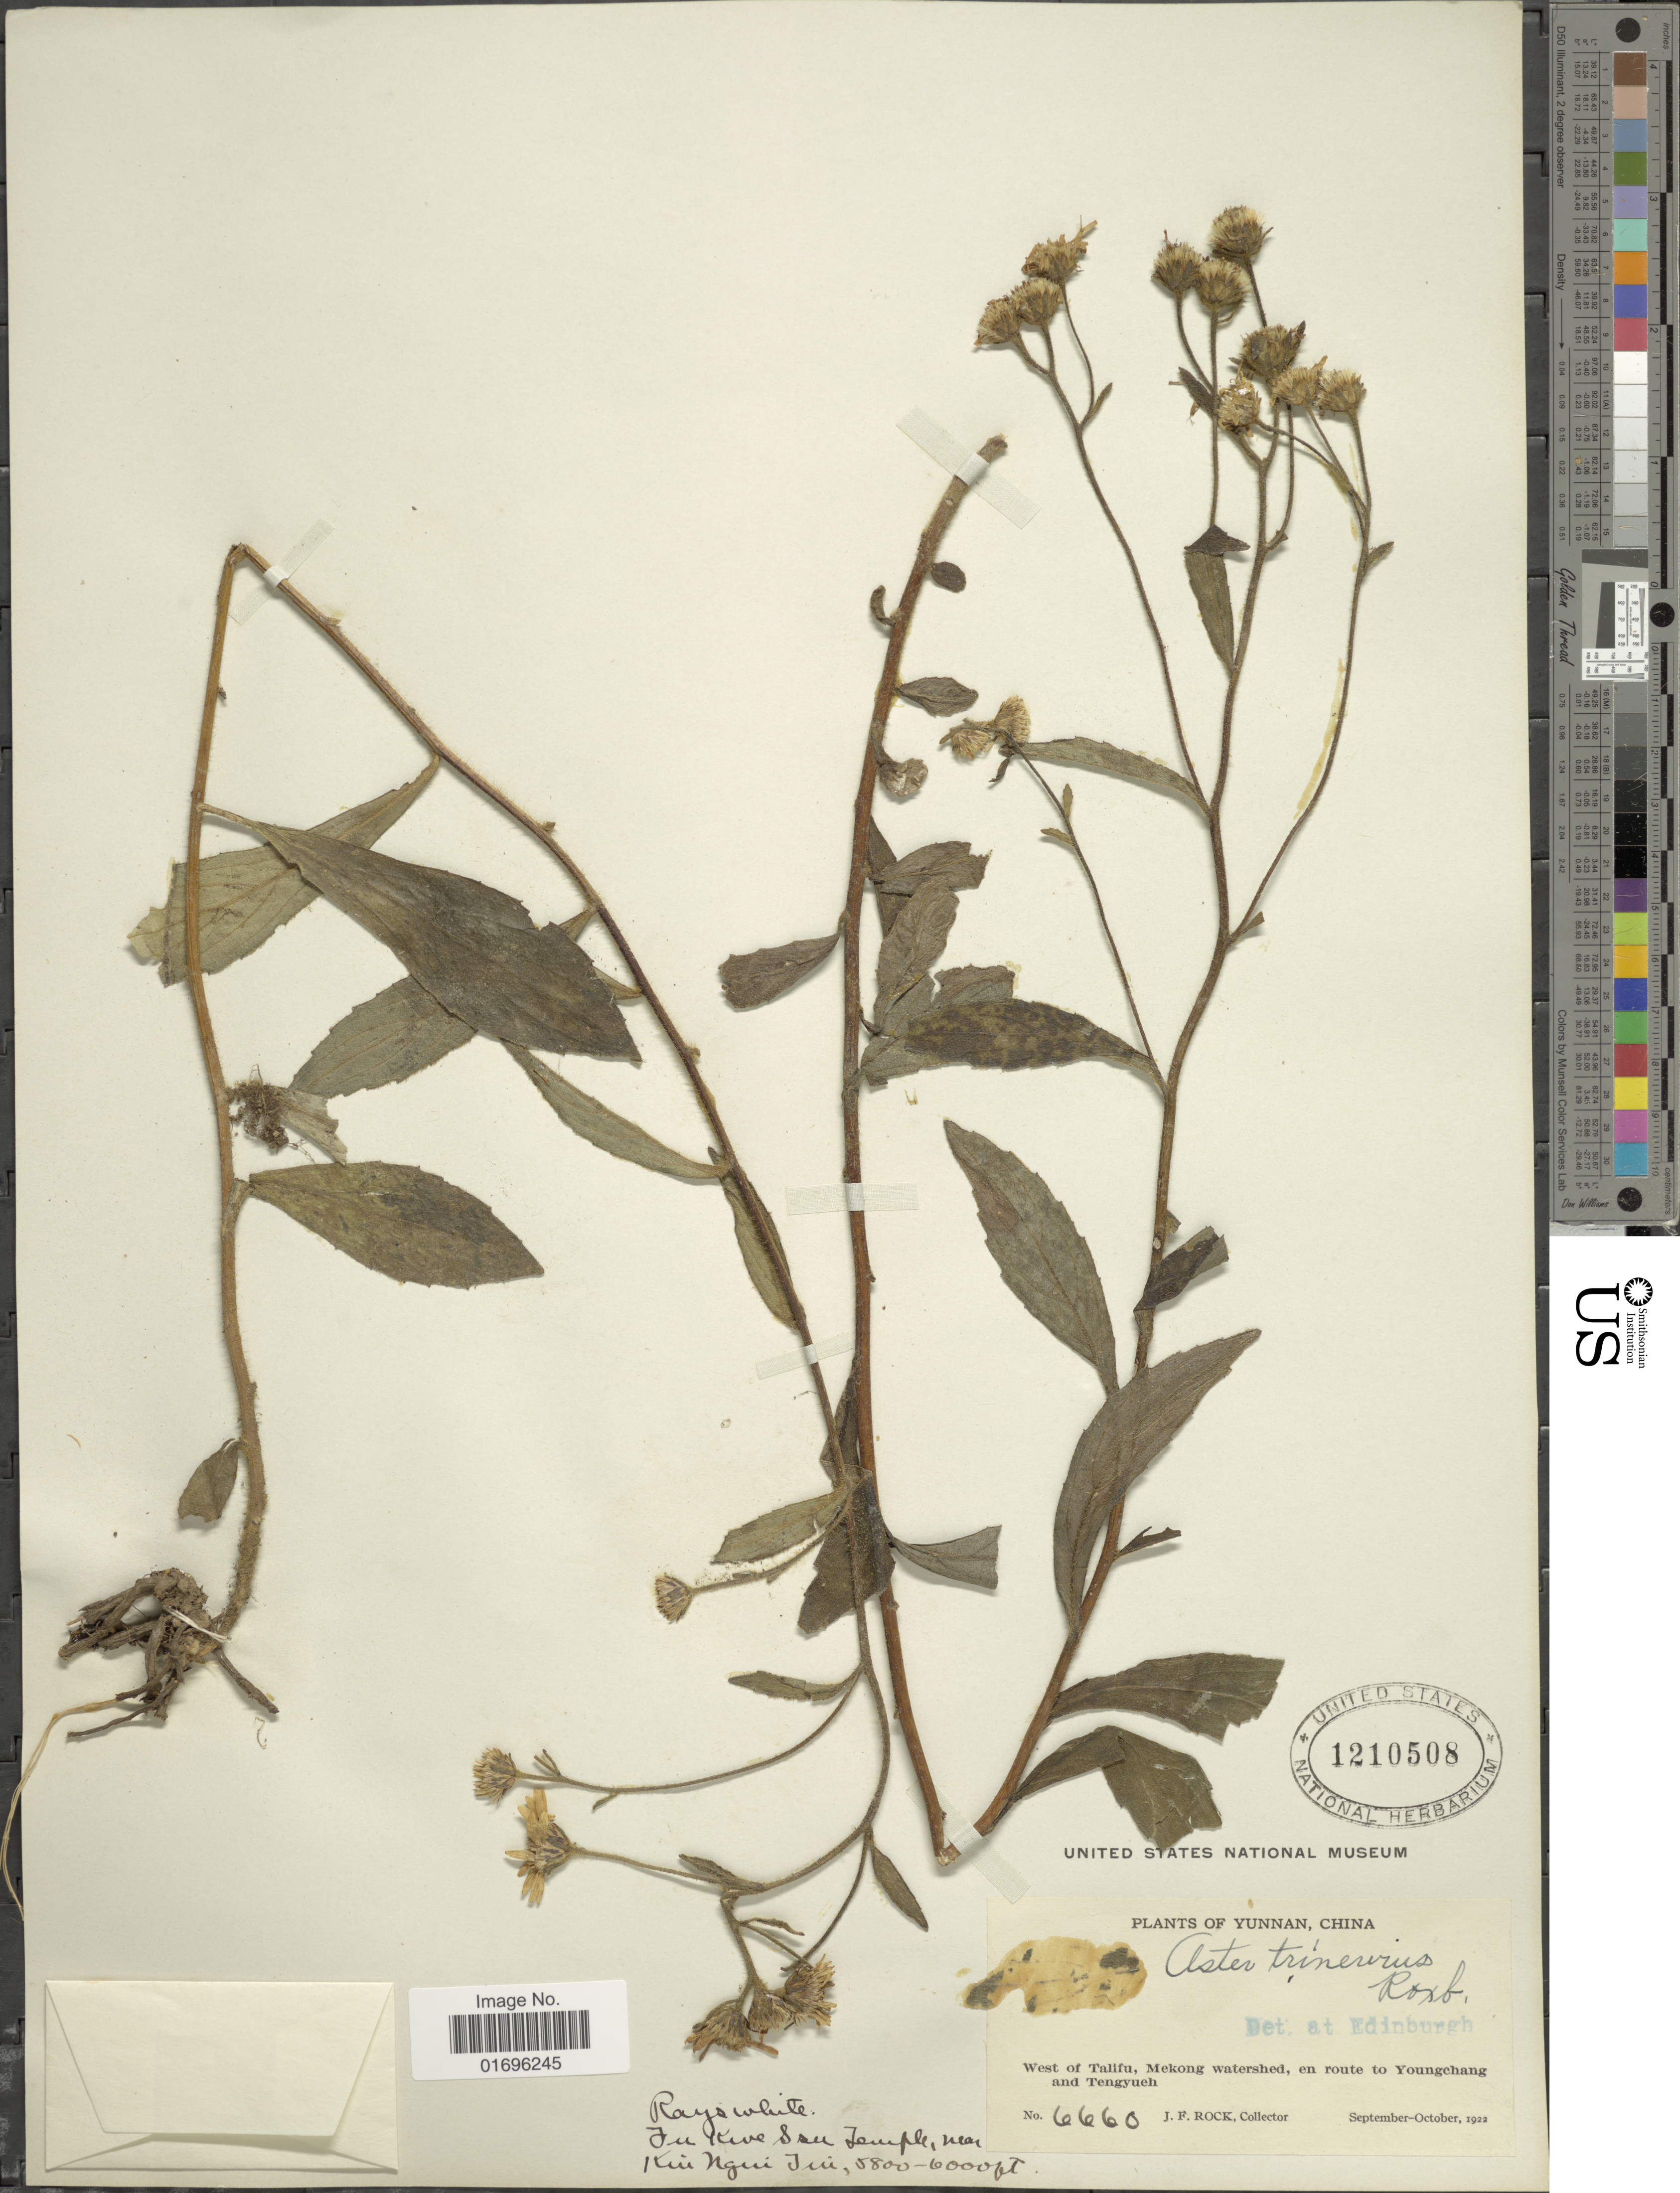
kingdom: Plantae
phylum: Tracheophyta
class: Magnoliopsida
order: Asterales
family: Asteraceae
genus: Aster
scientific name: Aster ageratoides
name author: Turcz.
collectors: J. Rock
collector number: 6660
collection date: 1922-09/1922-10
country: China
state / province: Yunnan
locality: West of Talifu, Mekong watershed, en route to Youngchang and Tengyueh.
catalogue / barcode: US 1210508